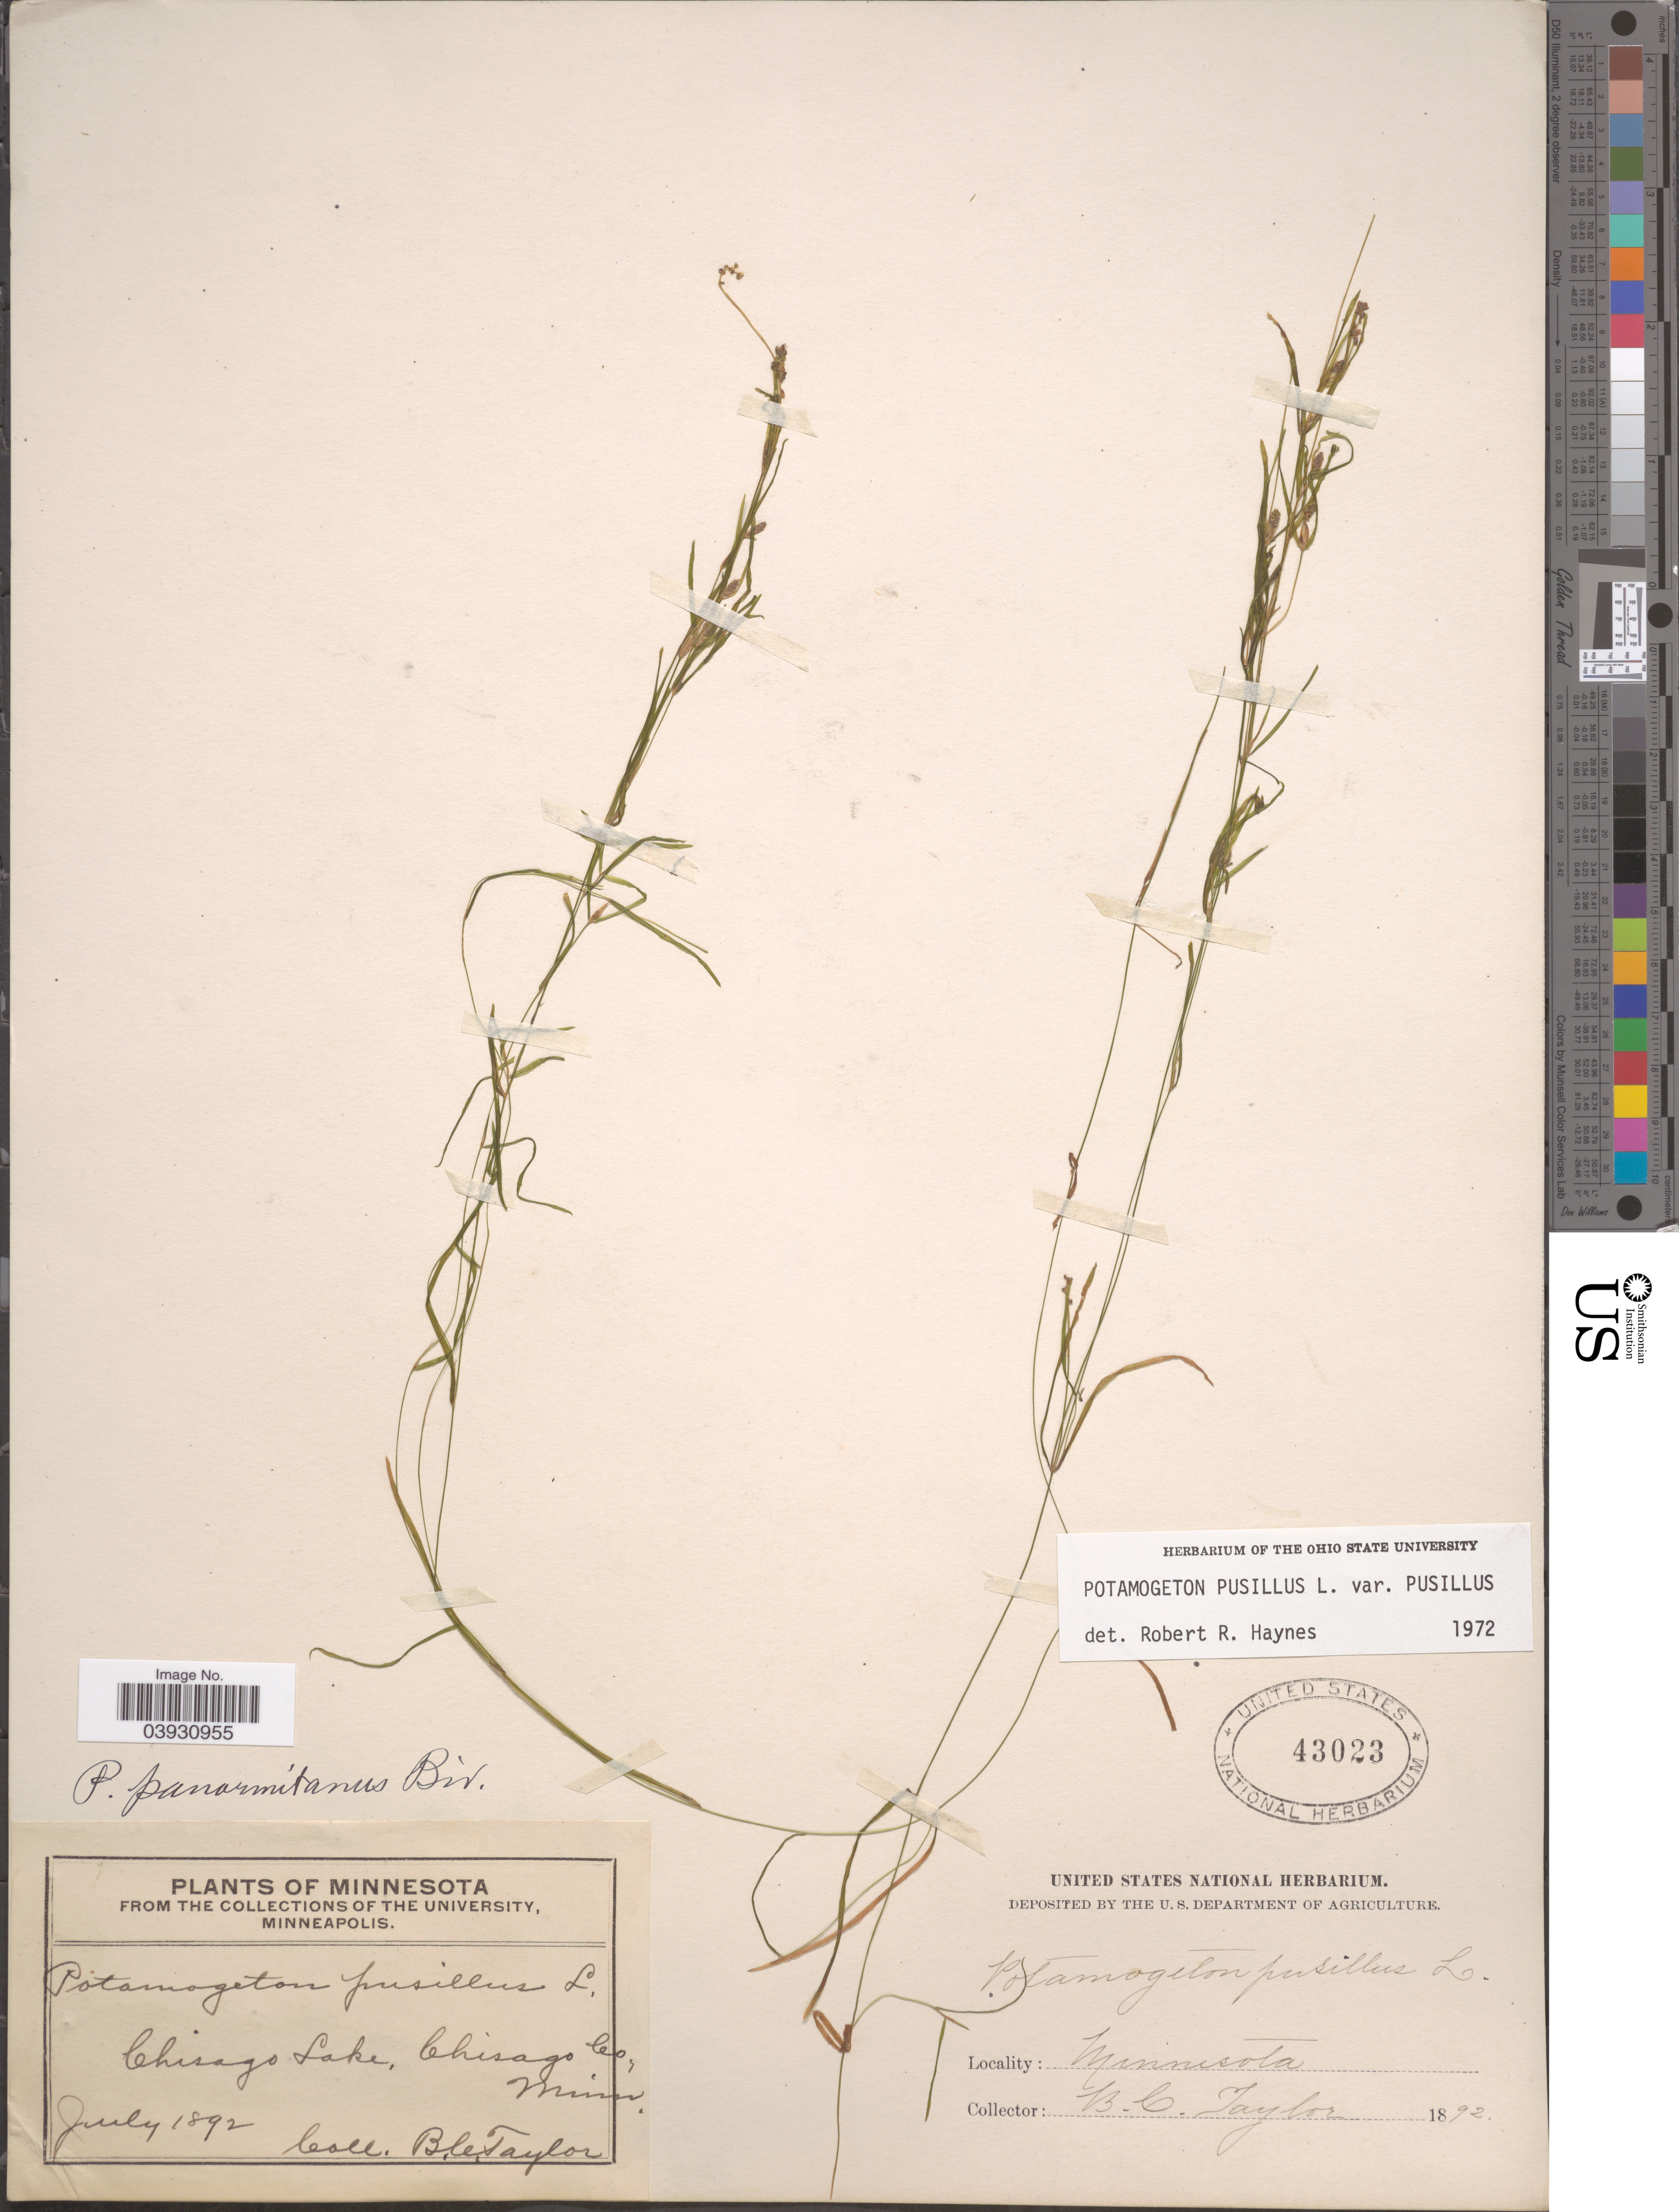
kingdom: Plantae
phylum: Tracheophyta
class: Liliopsida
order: Alismatales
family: Potamogetonaceae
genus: Potamogeton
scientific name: Potamogeton pusillus var. pusillus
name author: L.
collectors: B. C. Taylor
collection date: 1892-07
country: United States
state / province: Minnesota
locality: Chisago Lake, Chisago Co.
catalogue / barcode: US 43023